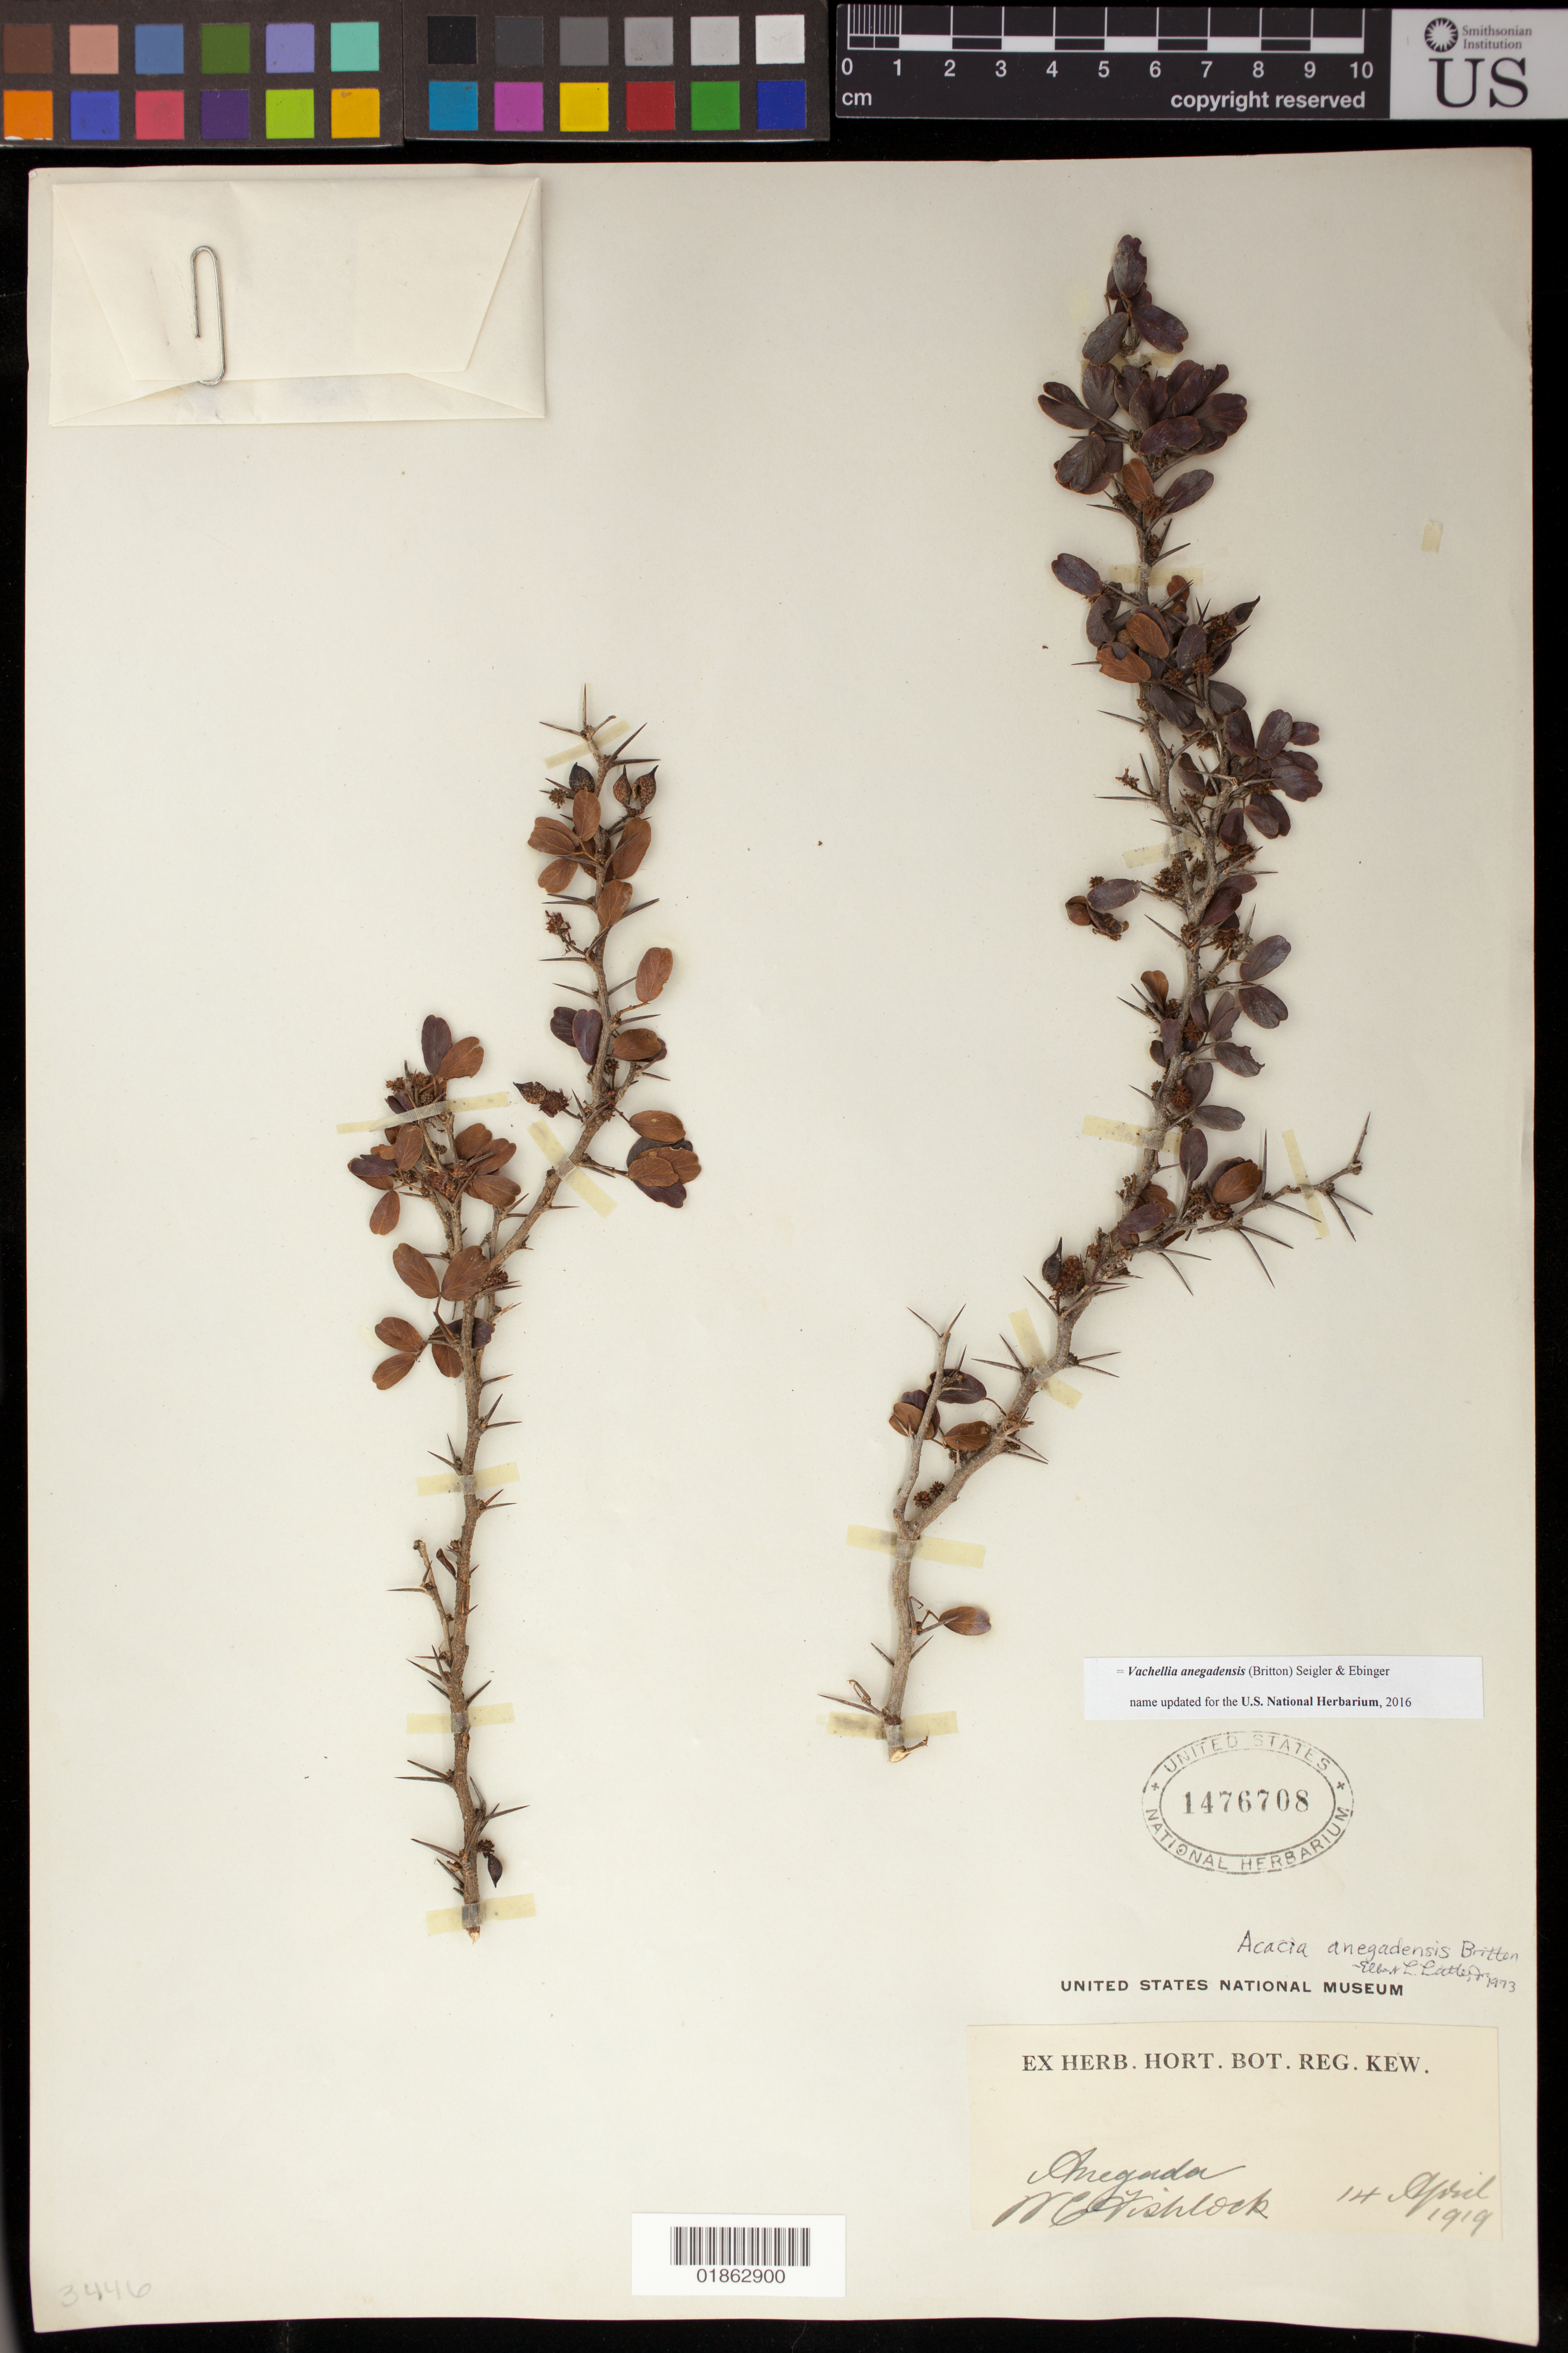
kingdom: Plantae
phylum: Tracheophyta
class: Magnoliopsida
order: Fabales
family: Fabaceae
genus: Vachellia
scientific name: Vachellia anegadensis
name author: (Britton) Seigler & Ebinger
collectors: W. Fishlock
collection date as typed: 14 Apr 1919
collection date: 1919-04-14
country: British Virgin Islands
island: Anegada I.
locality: Anegada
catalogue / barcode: US 1476708